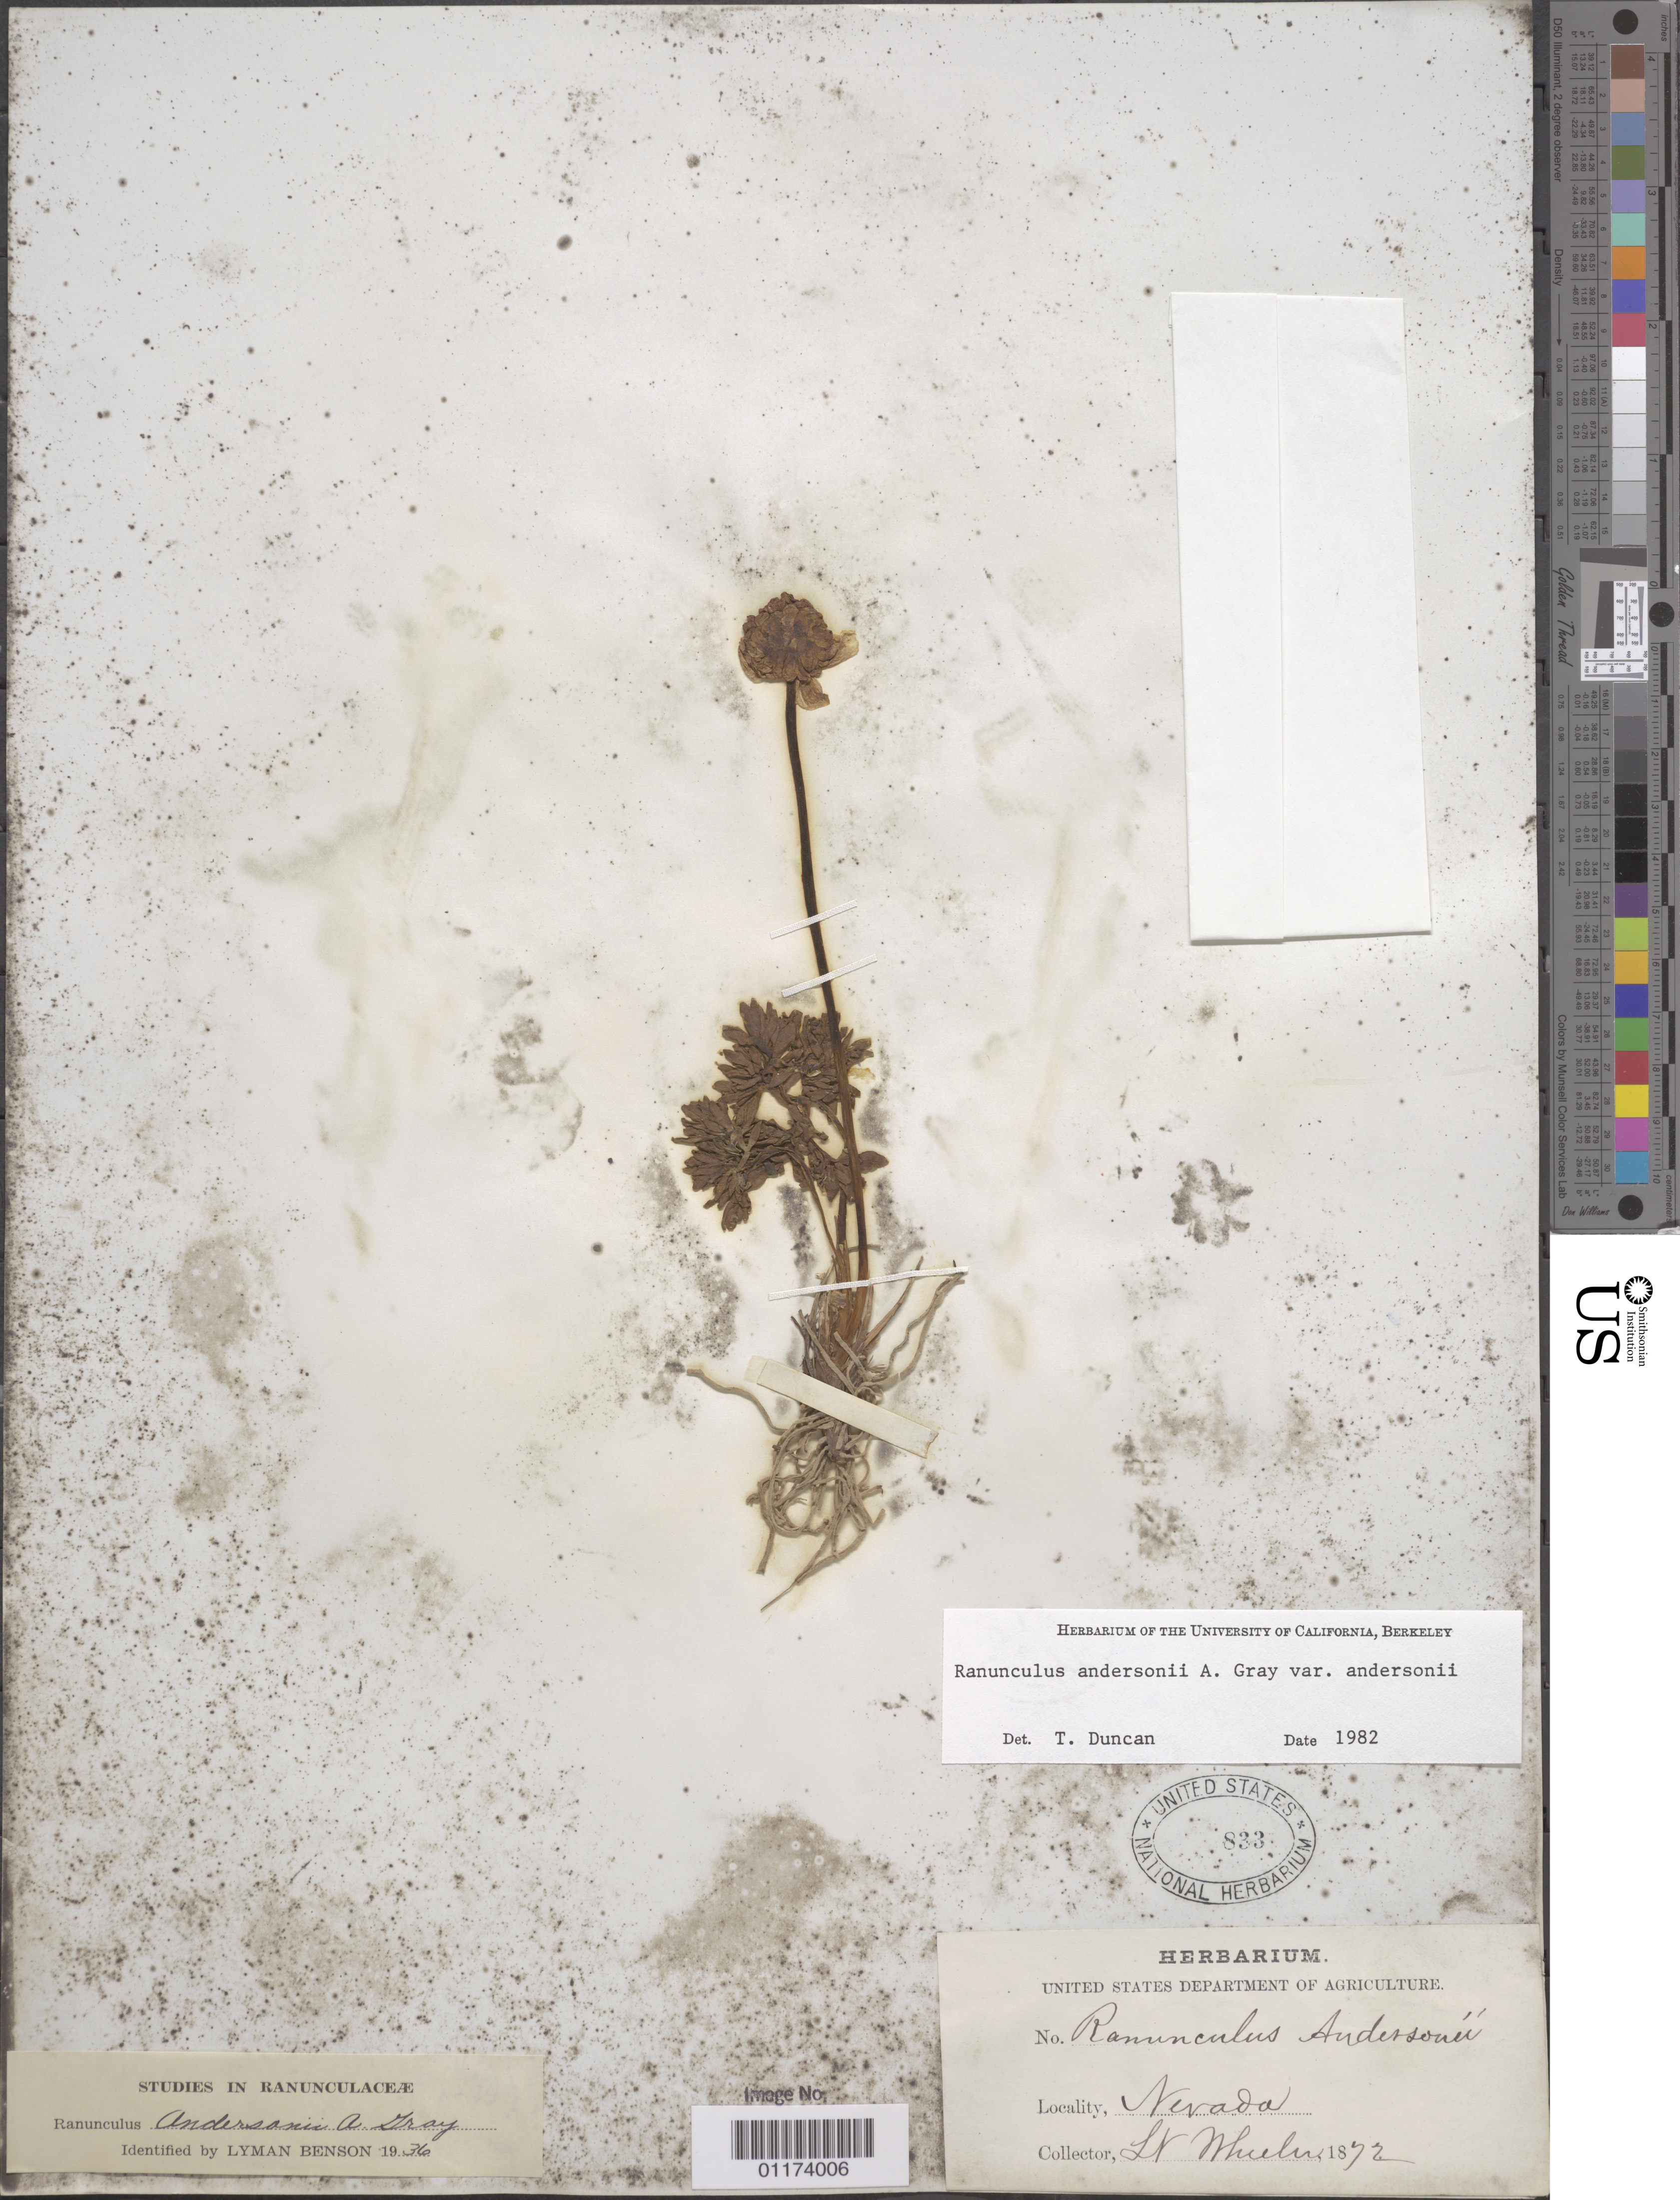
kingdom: Plantae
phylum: Tracheophyta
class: Magnoliopsida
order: Ranunculales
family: Ranunculaceae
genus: Ranunculus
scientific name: Ranunculus andersonii var. andersonii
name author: A. Gray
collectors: -- Wheeler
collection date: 1872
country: United States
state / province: Nevada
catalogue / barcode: US 833